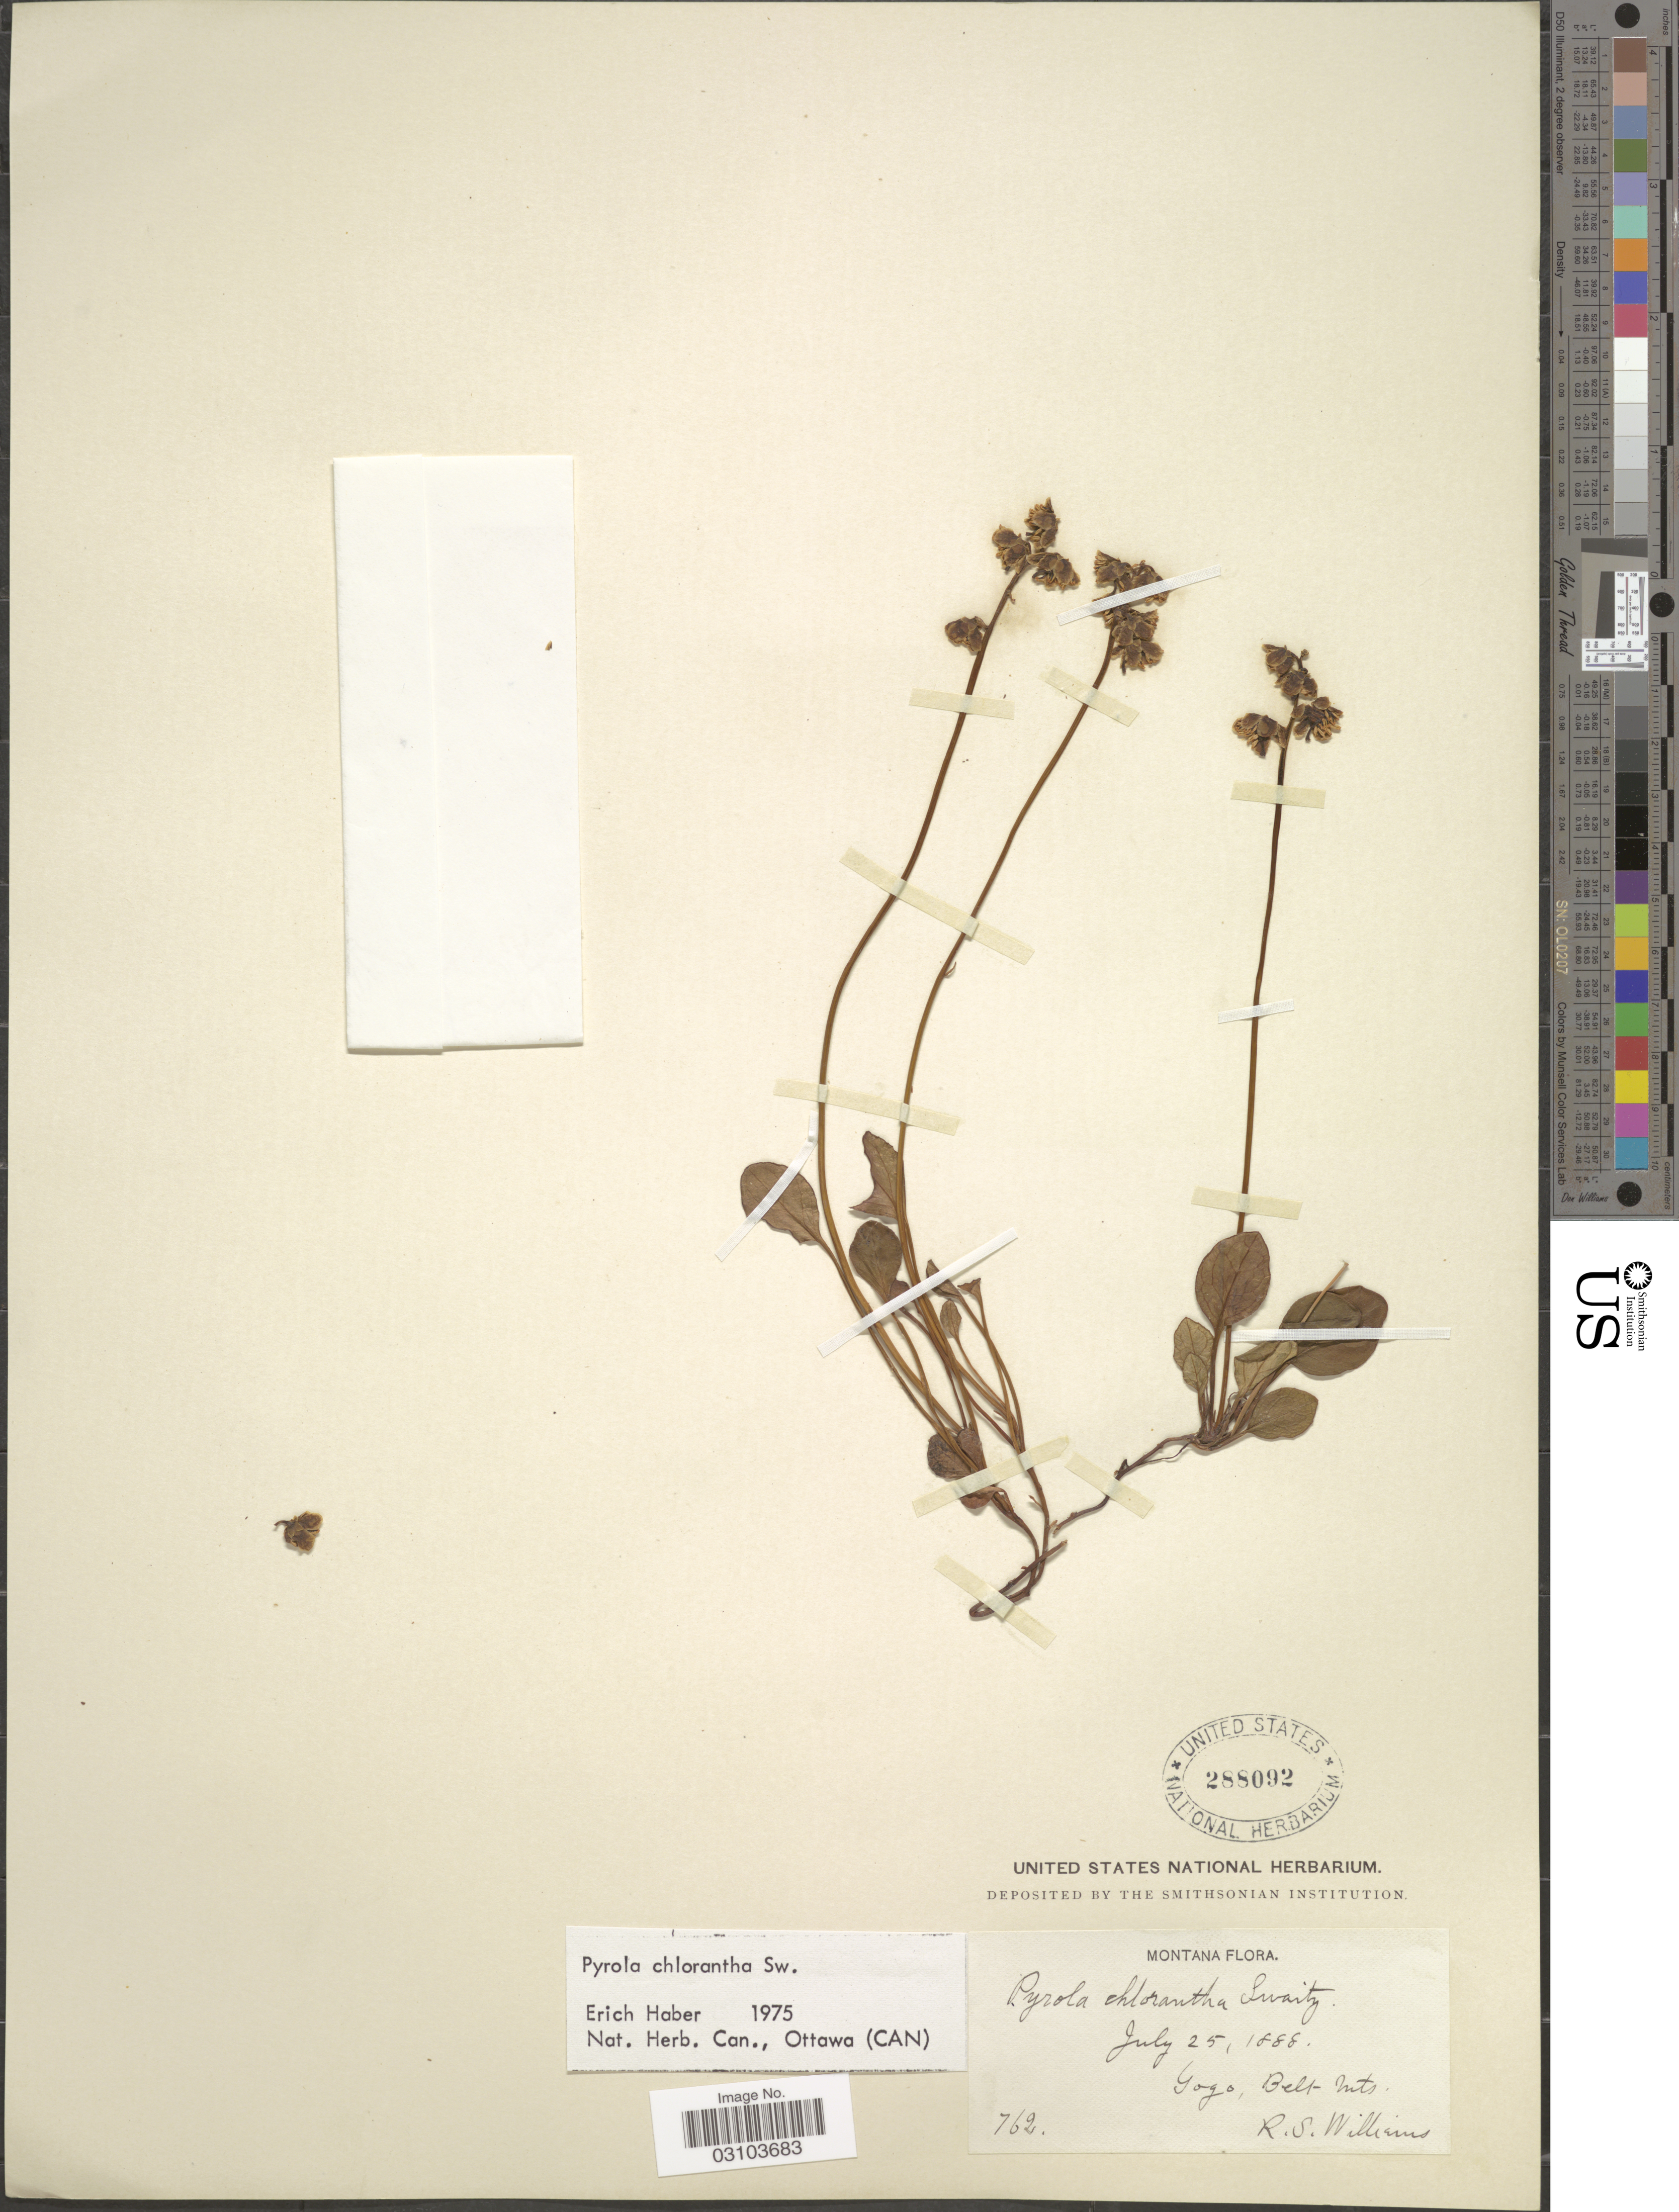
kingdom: Plantae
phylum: Tracheophyta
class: Magnoliopsida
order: Ericales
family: Ericaceae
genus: Pyrola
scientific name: Pyrola chlorantha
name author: Schweigg.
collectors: R. S. Williams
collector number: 762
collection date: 1888-07-25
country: United States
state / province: Montana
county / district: Judith Basin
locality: Yogo, Belt mts.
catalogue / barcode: US 288092